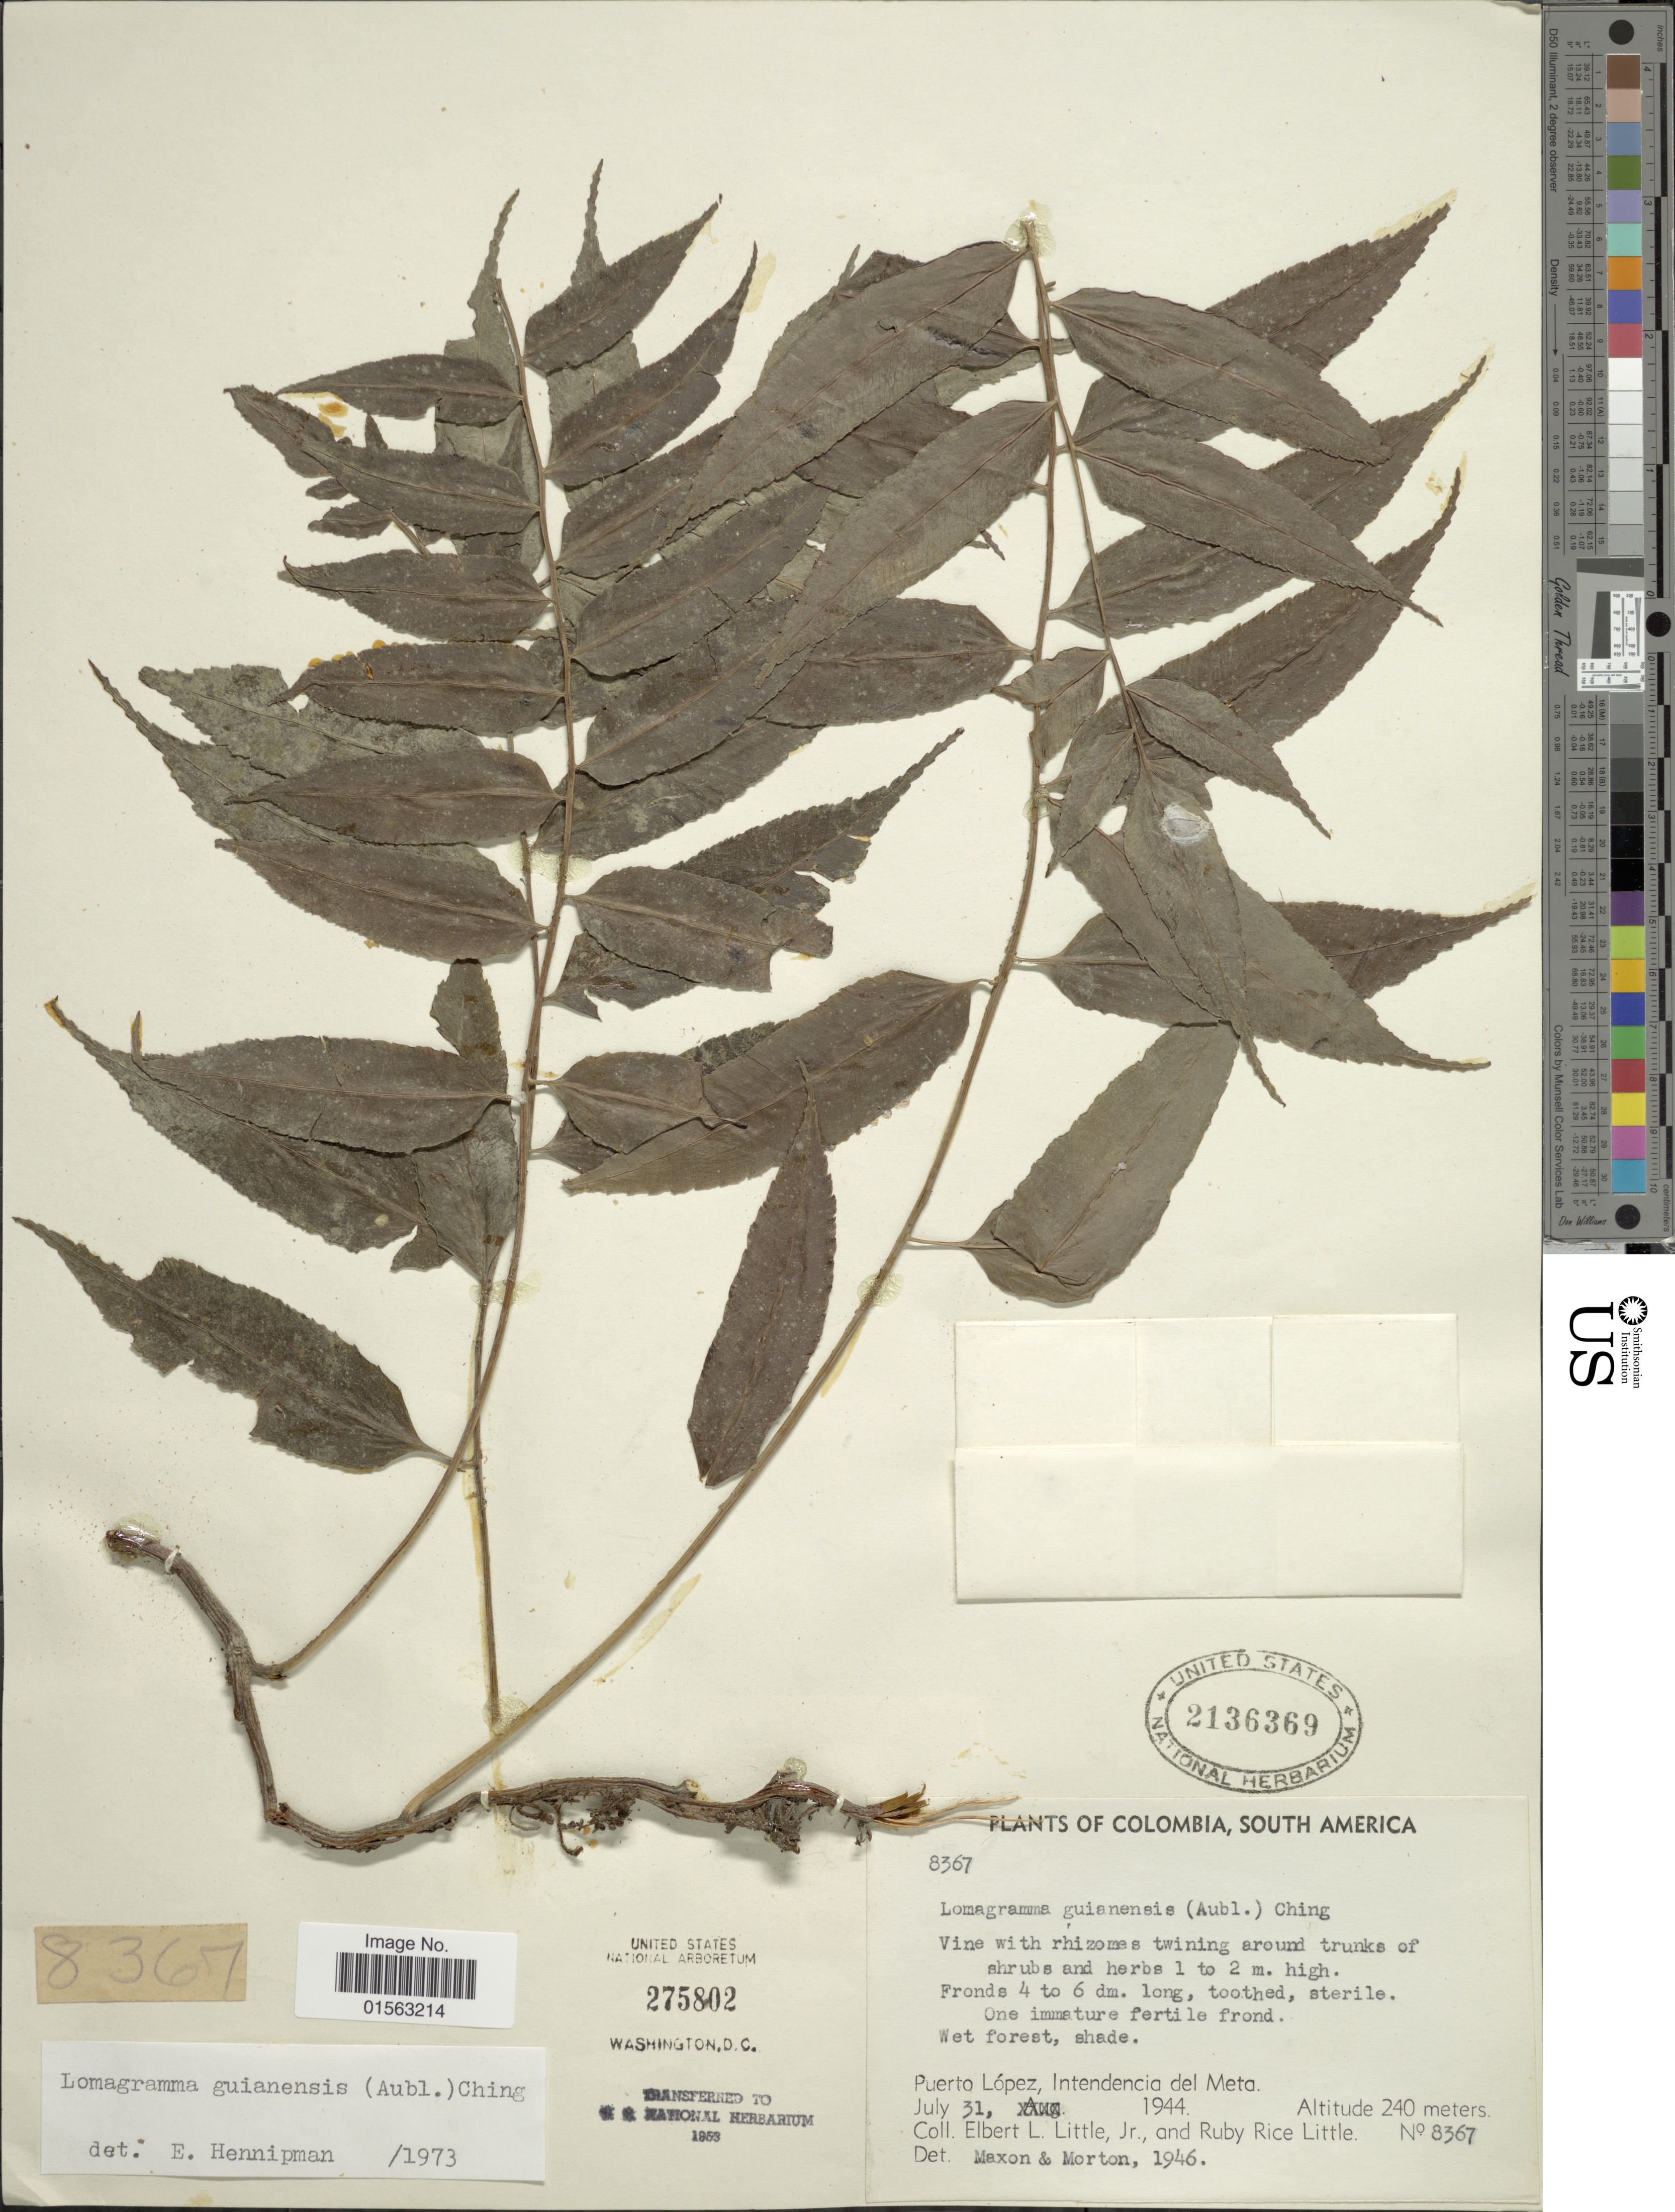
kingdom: Plantae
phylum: Tracheophyta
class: Polypodiopsida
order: Polypodiales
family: Dryopteridaceae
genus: Mickelia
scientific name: Mickelia guianensis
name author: (Aubl.) R.C. Moran et al.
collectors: E. L. Little & R. R. Little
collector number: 8367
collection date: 1944-07-31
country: Colombia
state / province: Meta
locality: Colombia, South America, wet forest, shade, Puerto López, Intendencia del Meta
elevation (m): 240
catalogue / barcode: US 2136369